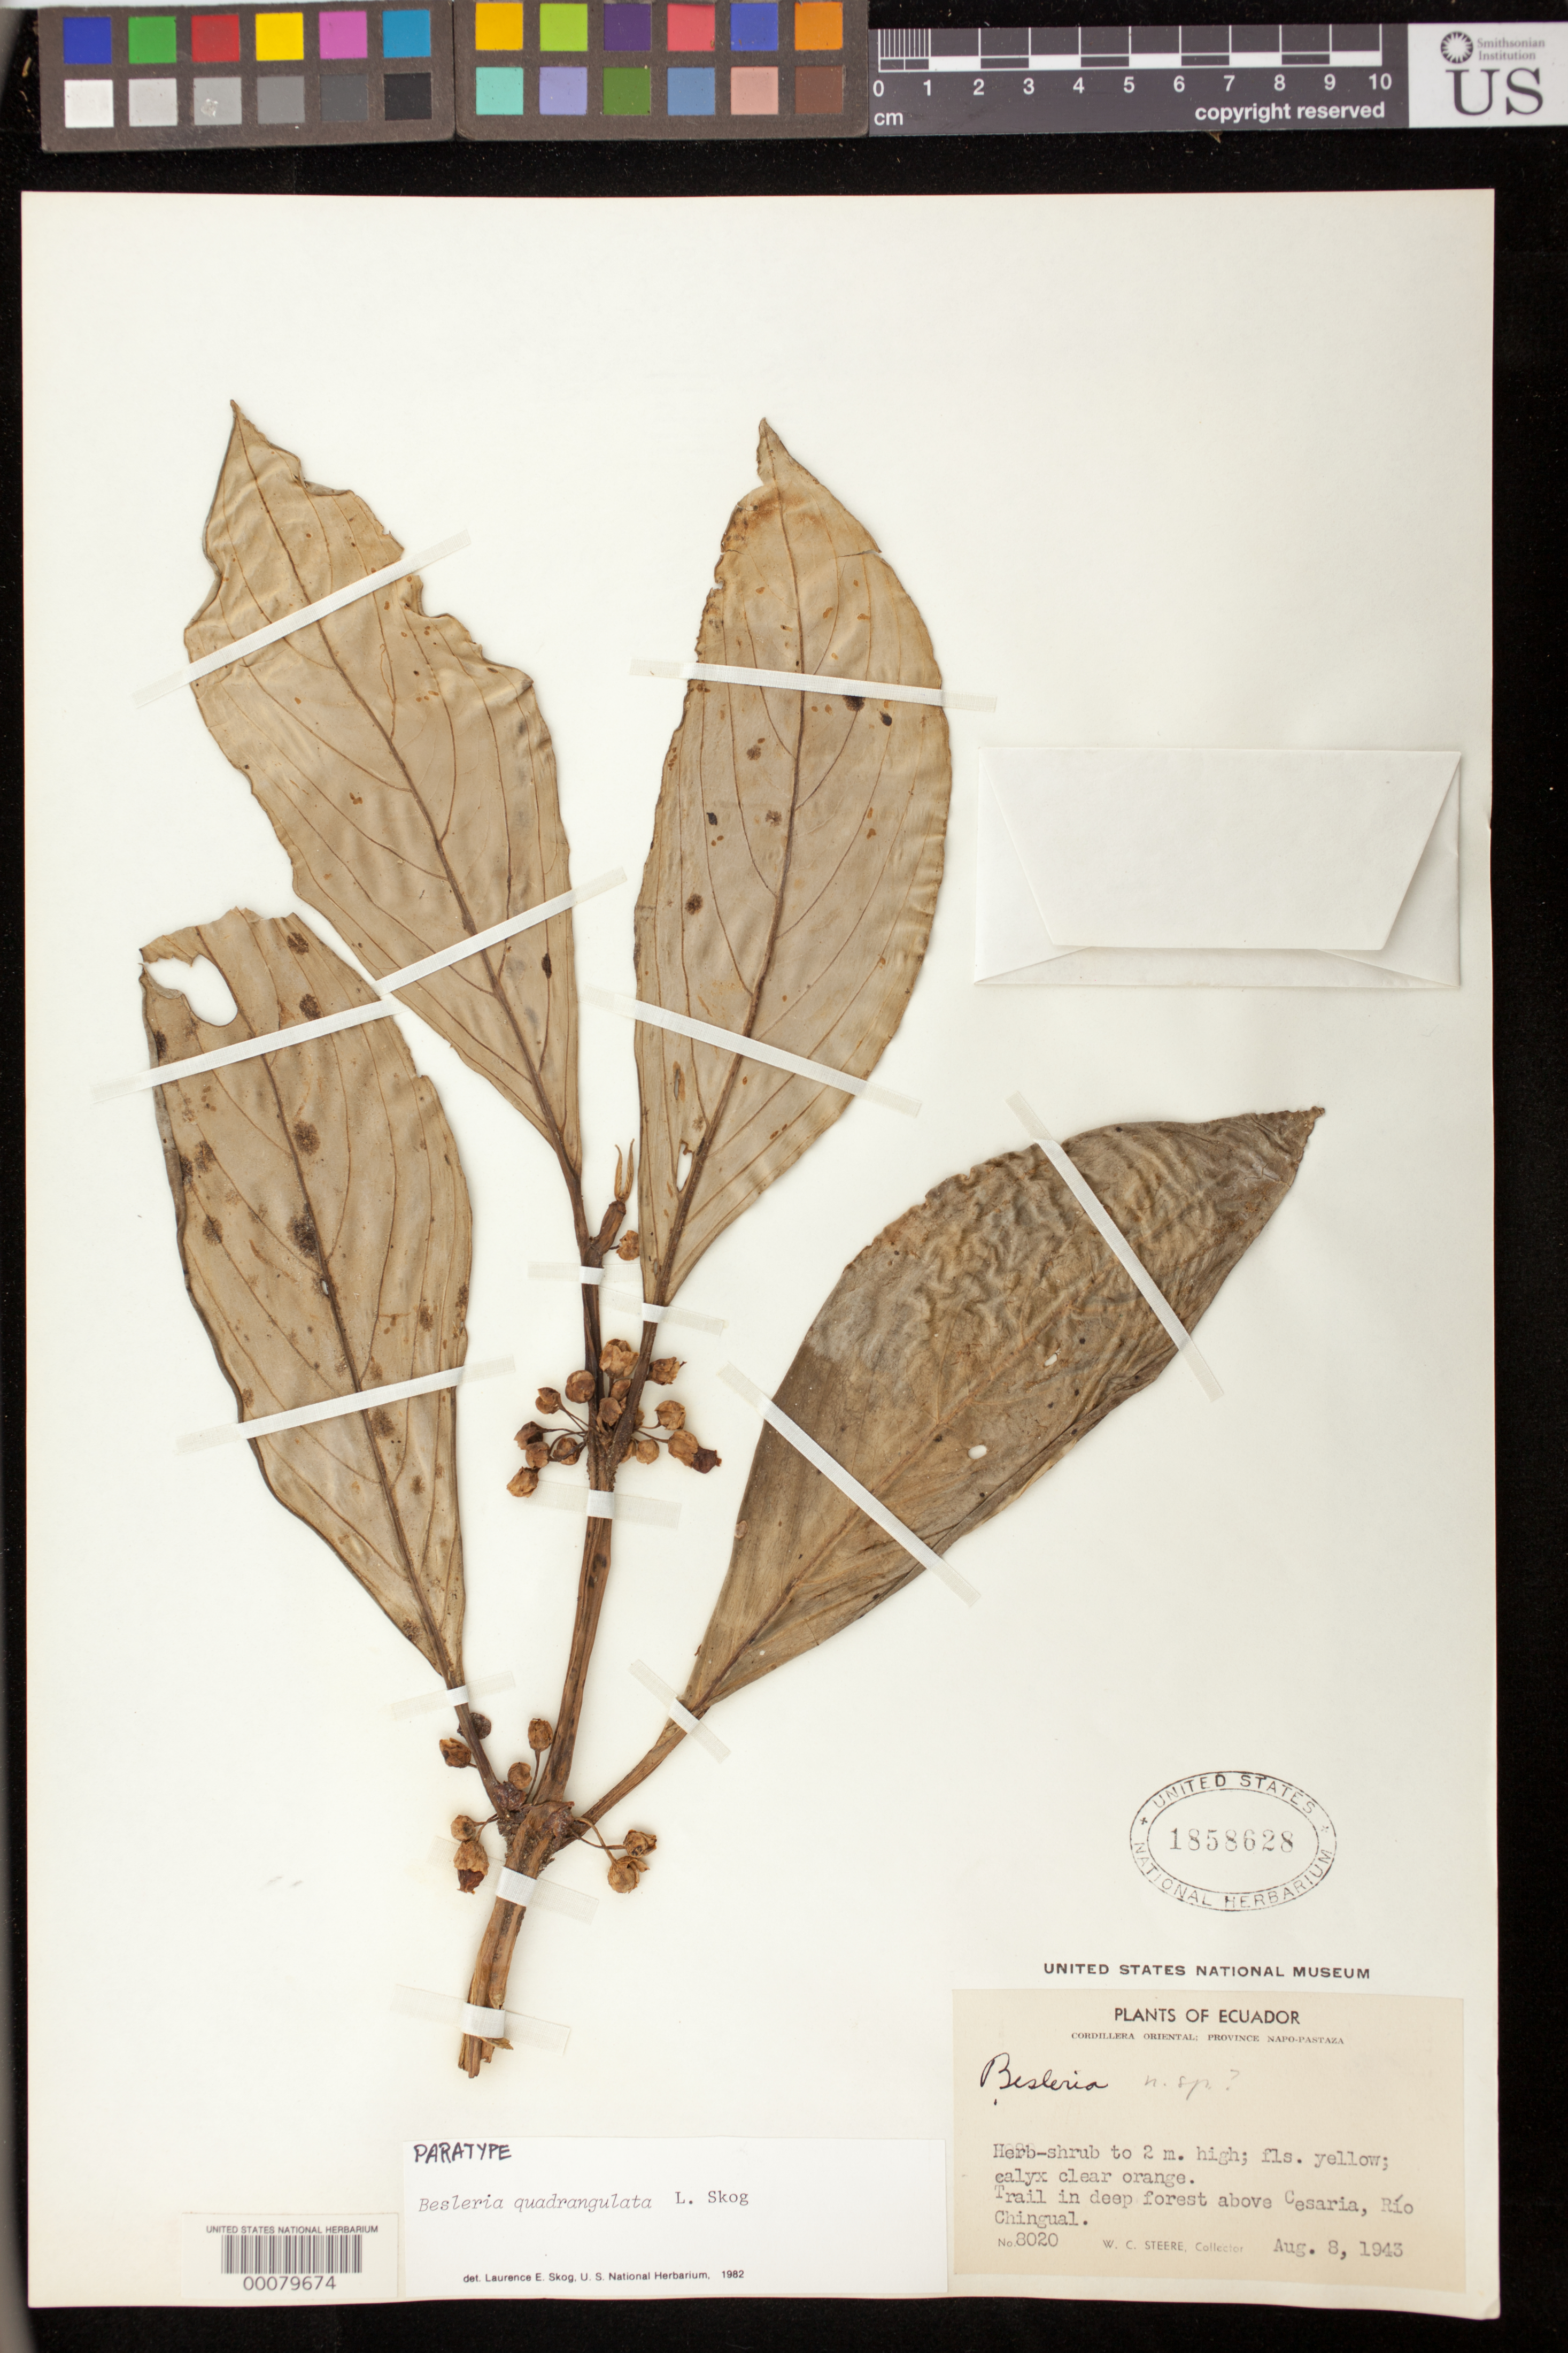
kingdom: Plantae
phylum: Tracheophyta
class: Magnoliopsida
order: Lamiales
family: Gesneriaceae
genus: Besleria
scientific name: Besleria quadrangulata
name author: L.E. Skog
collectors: W. C. Steere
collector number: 8020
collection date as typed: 08 Aug 1943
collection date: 1943-08-08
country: Ecuador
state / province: Napo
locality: Cordillera Oriental, Prov. Napo-Pastaza, trail above Cesaria, Rio Chingual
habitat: Deep forest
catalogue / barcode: US 1858628